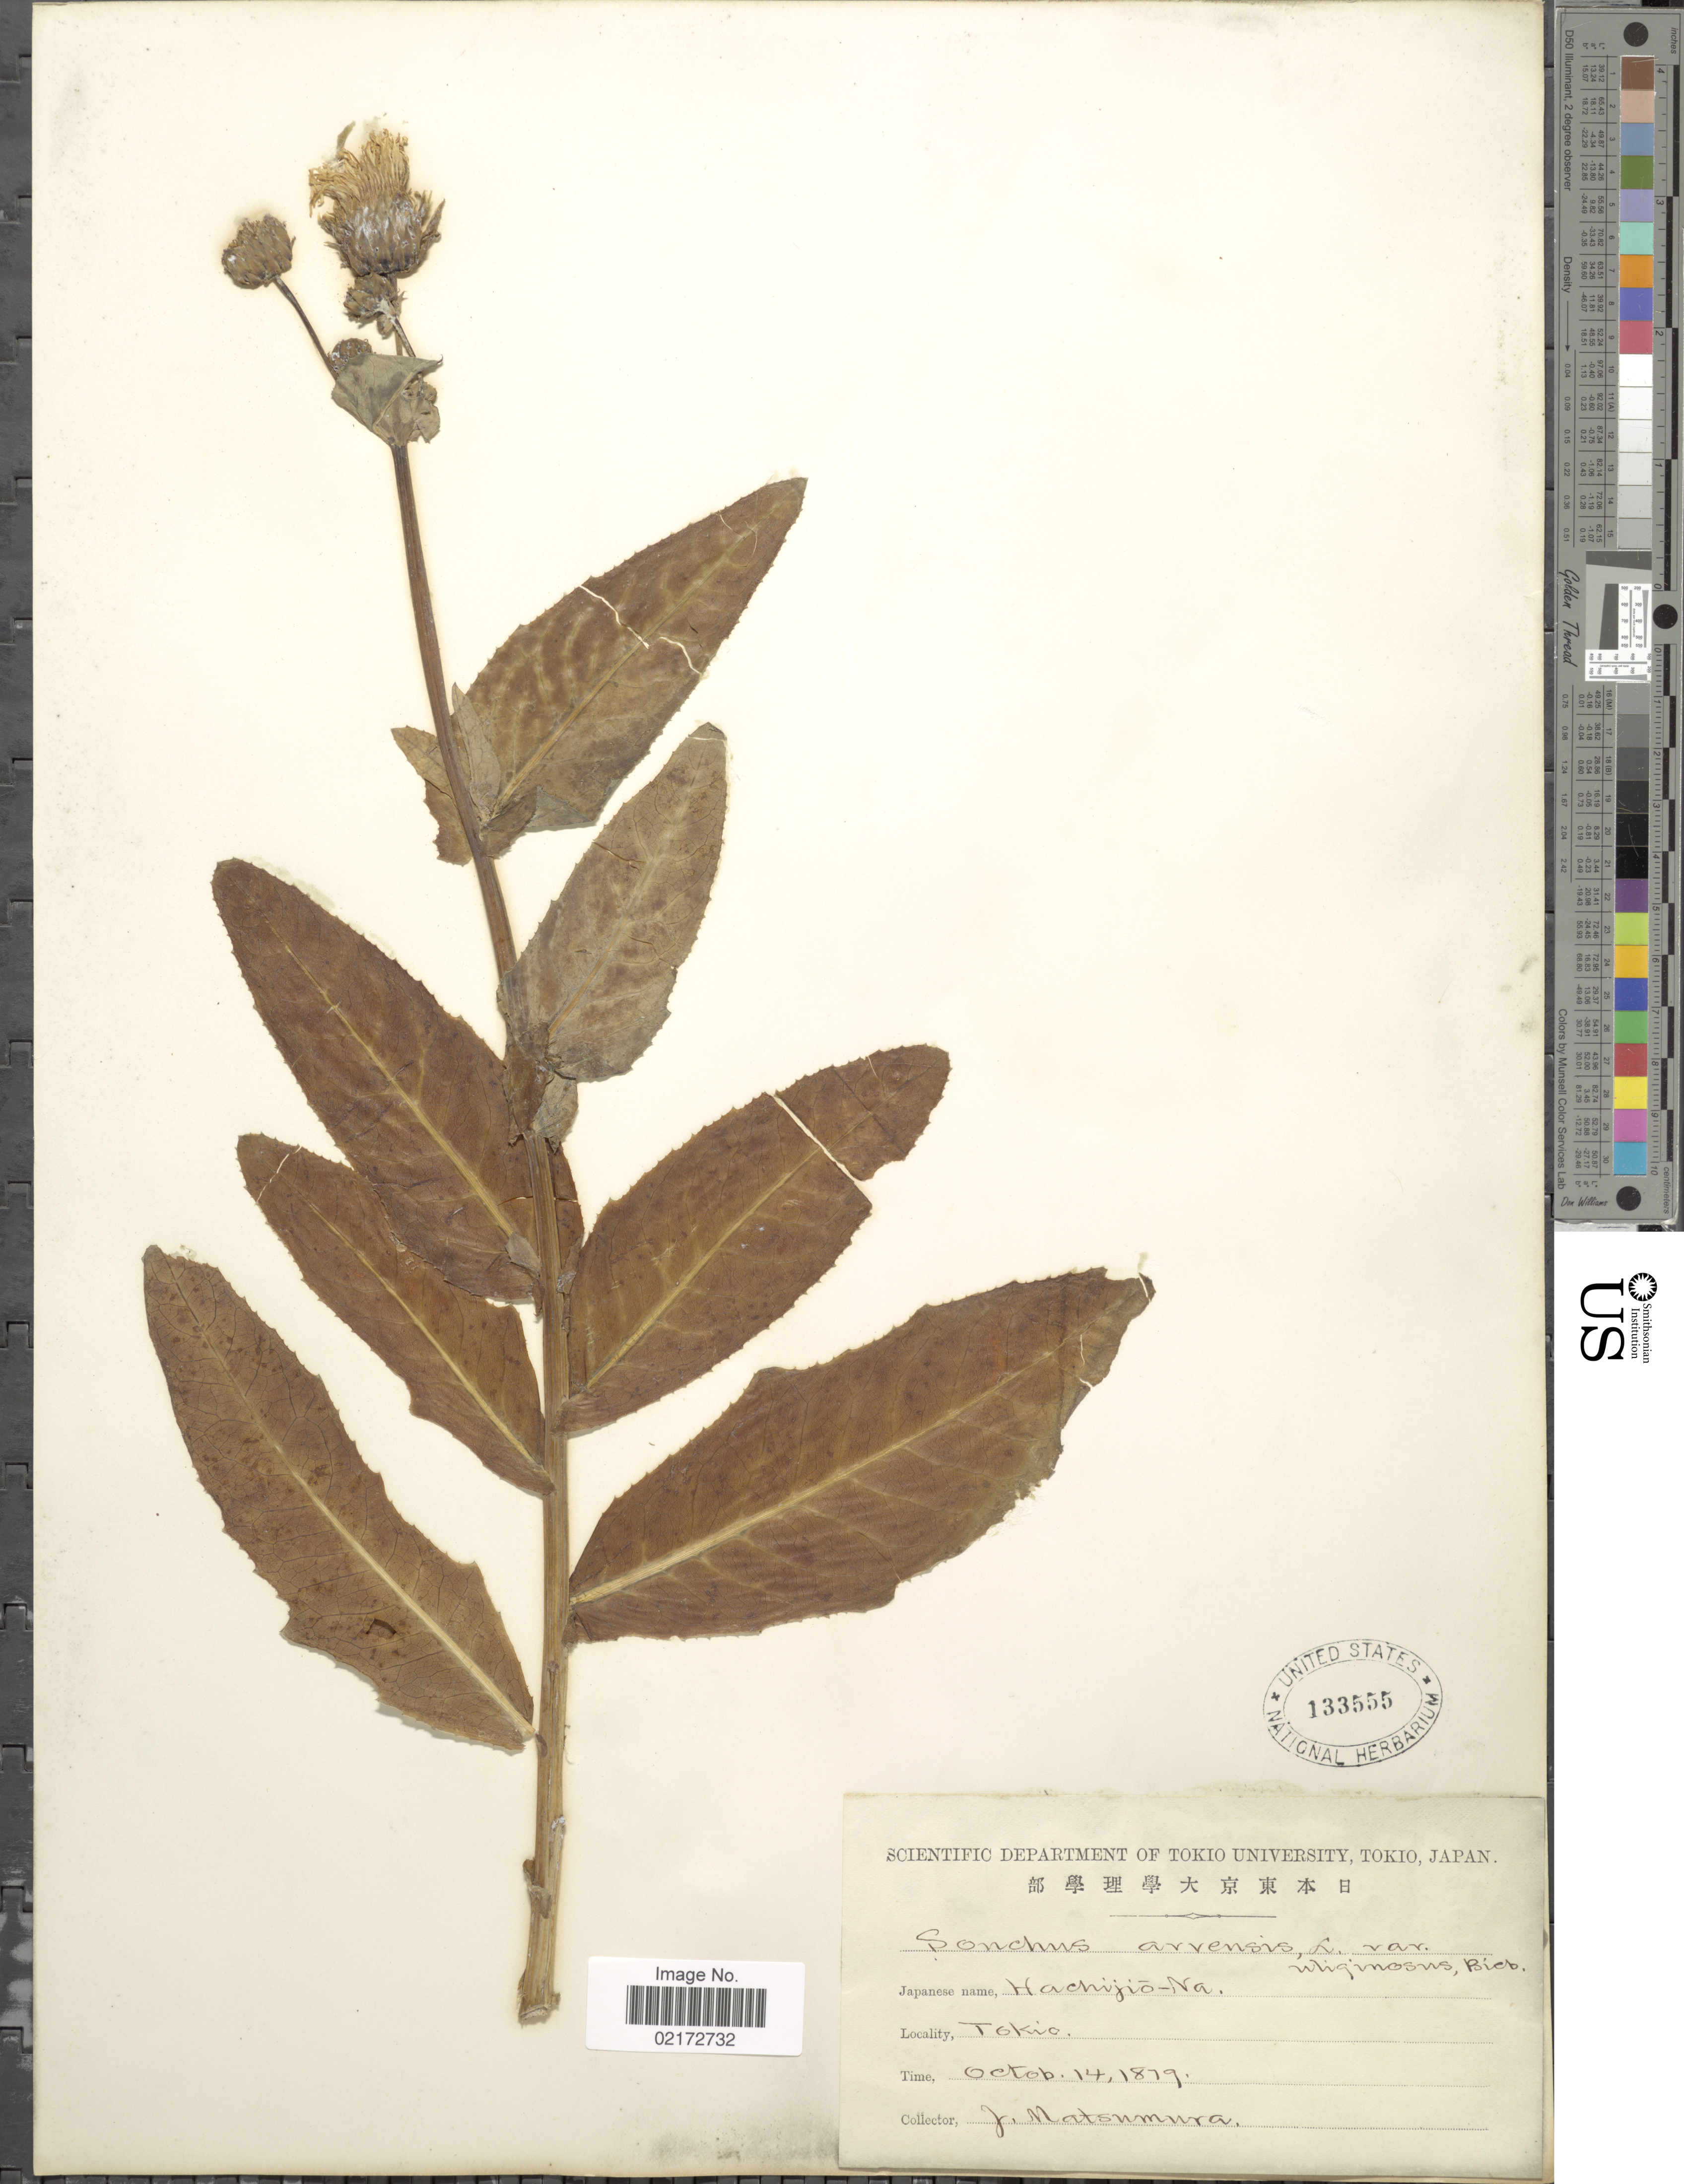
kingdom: Plantae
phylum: Tracheophyta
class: Magnoliopsida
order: Asterales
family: Asteraceae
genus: Sonchus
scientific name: Sonchus arvensis subsp. uliginosus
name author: (M. Bieb.) Nyman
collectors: J. Matsumura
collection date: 1879-10-14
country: Japan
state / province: Tokyo, Federal City of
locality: Tokio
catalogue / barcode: US 133555